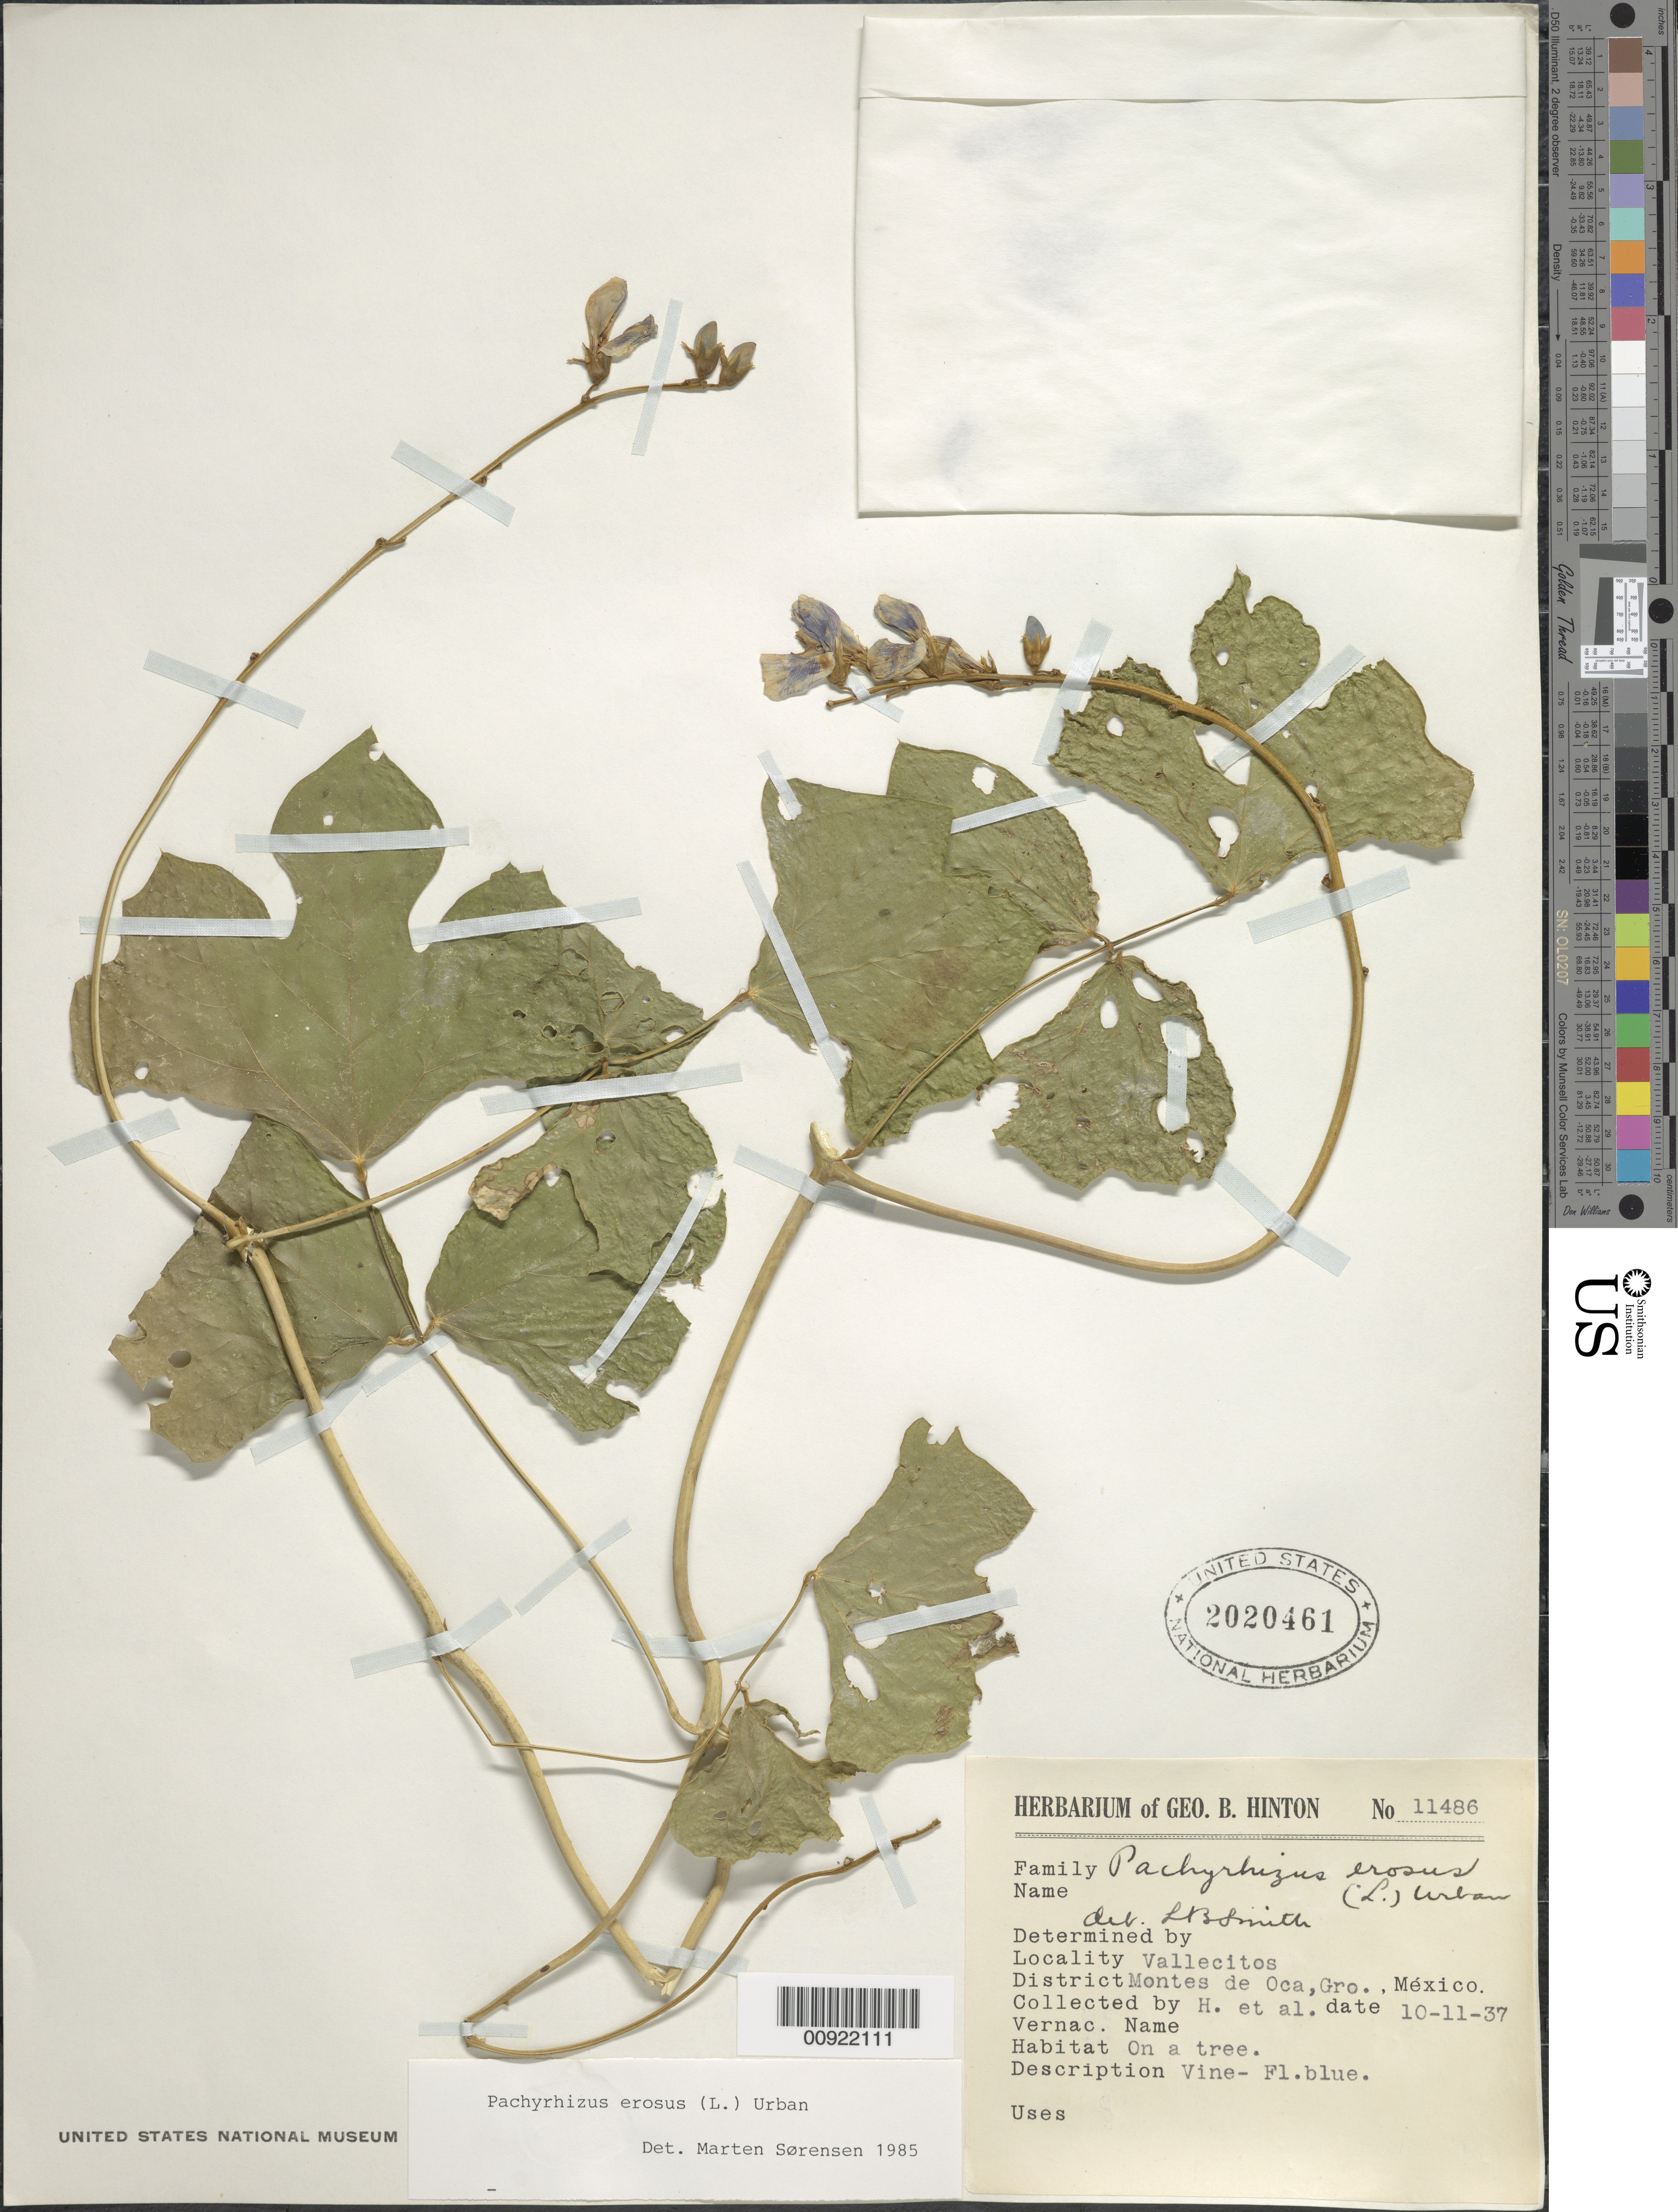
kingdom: Plantae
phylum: Tracheophyta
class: Magnoliopsida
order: Fabales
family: Fabaceae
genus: Pachyrhizus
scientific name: Pachyrhizus erosus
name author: (L.) Urb.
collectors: G. B. Hinton & et al.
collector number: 11486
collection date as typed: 11 Oct 1937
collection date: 1937-10-11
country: Mexico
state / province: Guerrero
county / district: Montes de Oca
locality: Vallecitos, District Montes de Oca, Guerrero.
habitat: On a tree.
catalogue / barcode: US 2020461